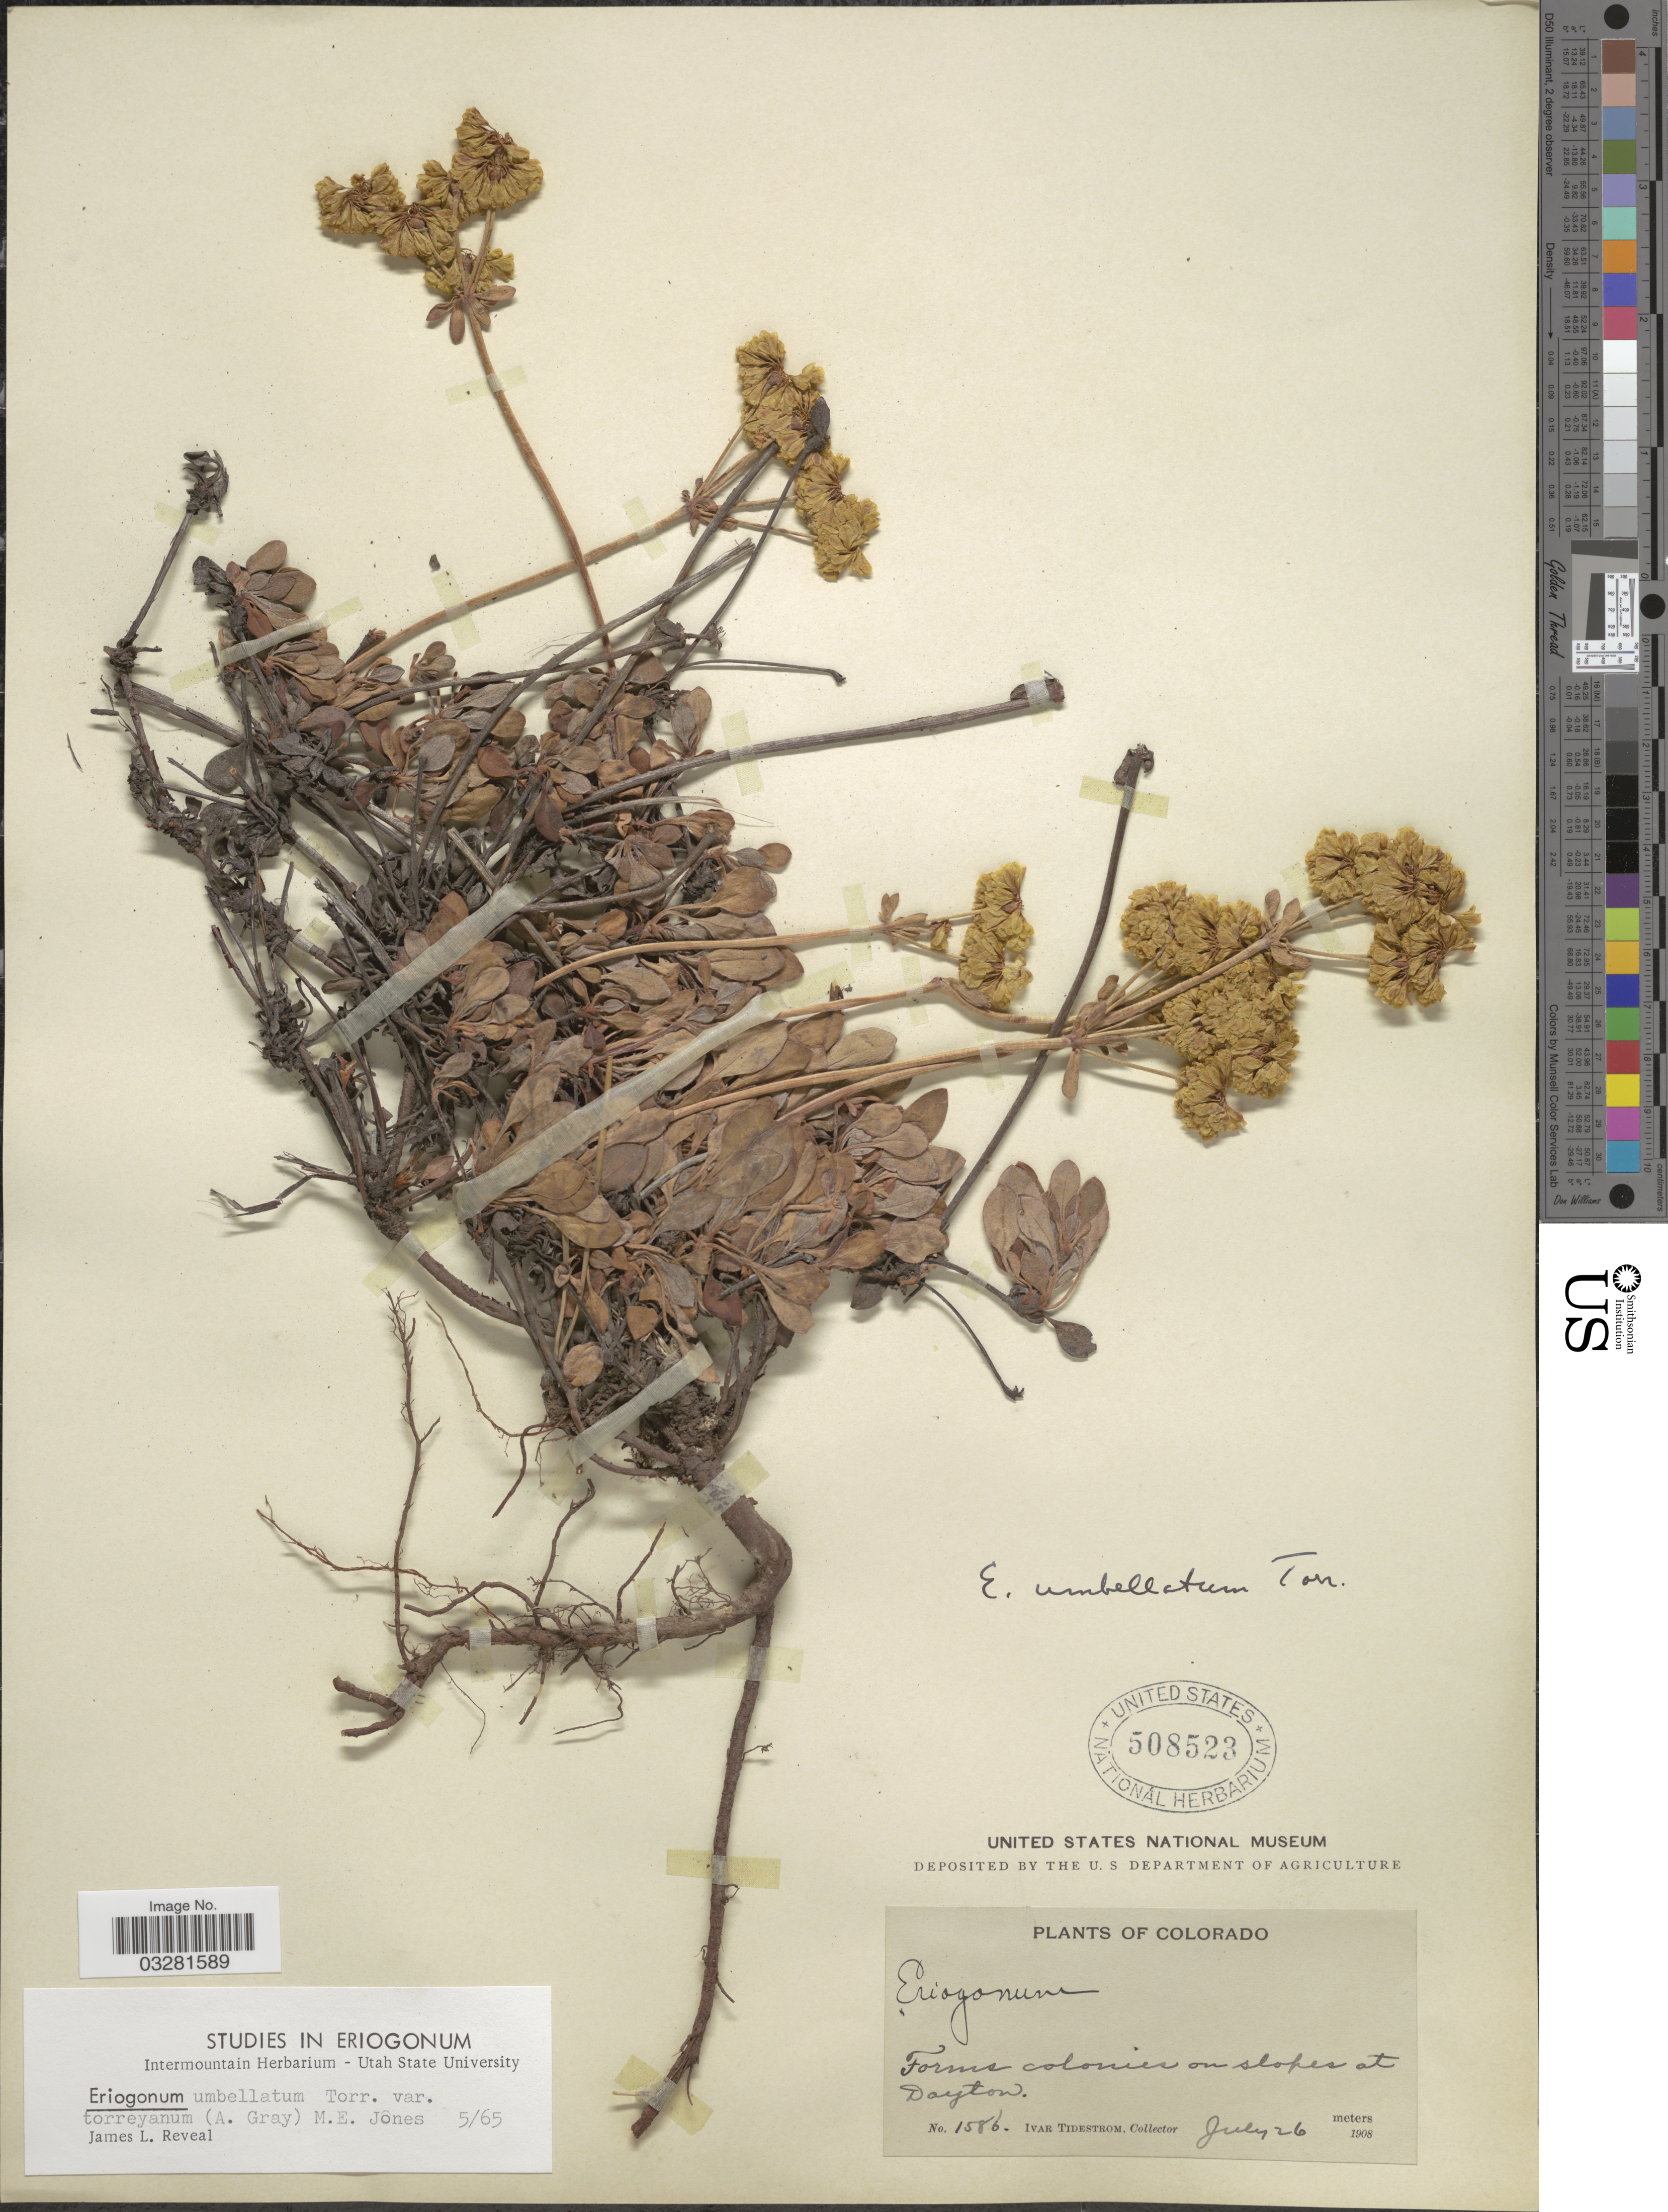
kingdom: Plantae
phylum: Tracheophyta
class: Magnoliopsida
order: Caryophyllales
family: Polygonaceae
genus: Eriogonum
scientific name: Eriogonum umbellatum var. intectum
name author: A. Nelson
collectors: I. F. Tidestrom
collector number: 1586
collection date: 1908-07-26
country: United States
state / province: Colorado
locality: Slopes at Dayton.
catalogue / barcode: US 508523